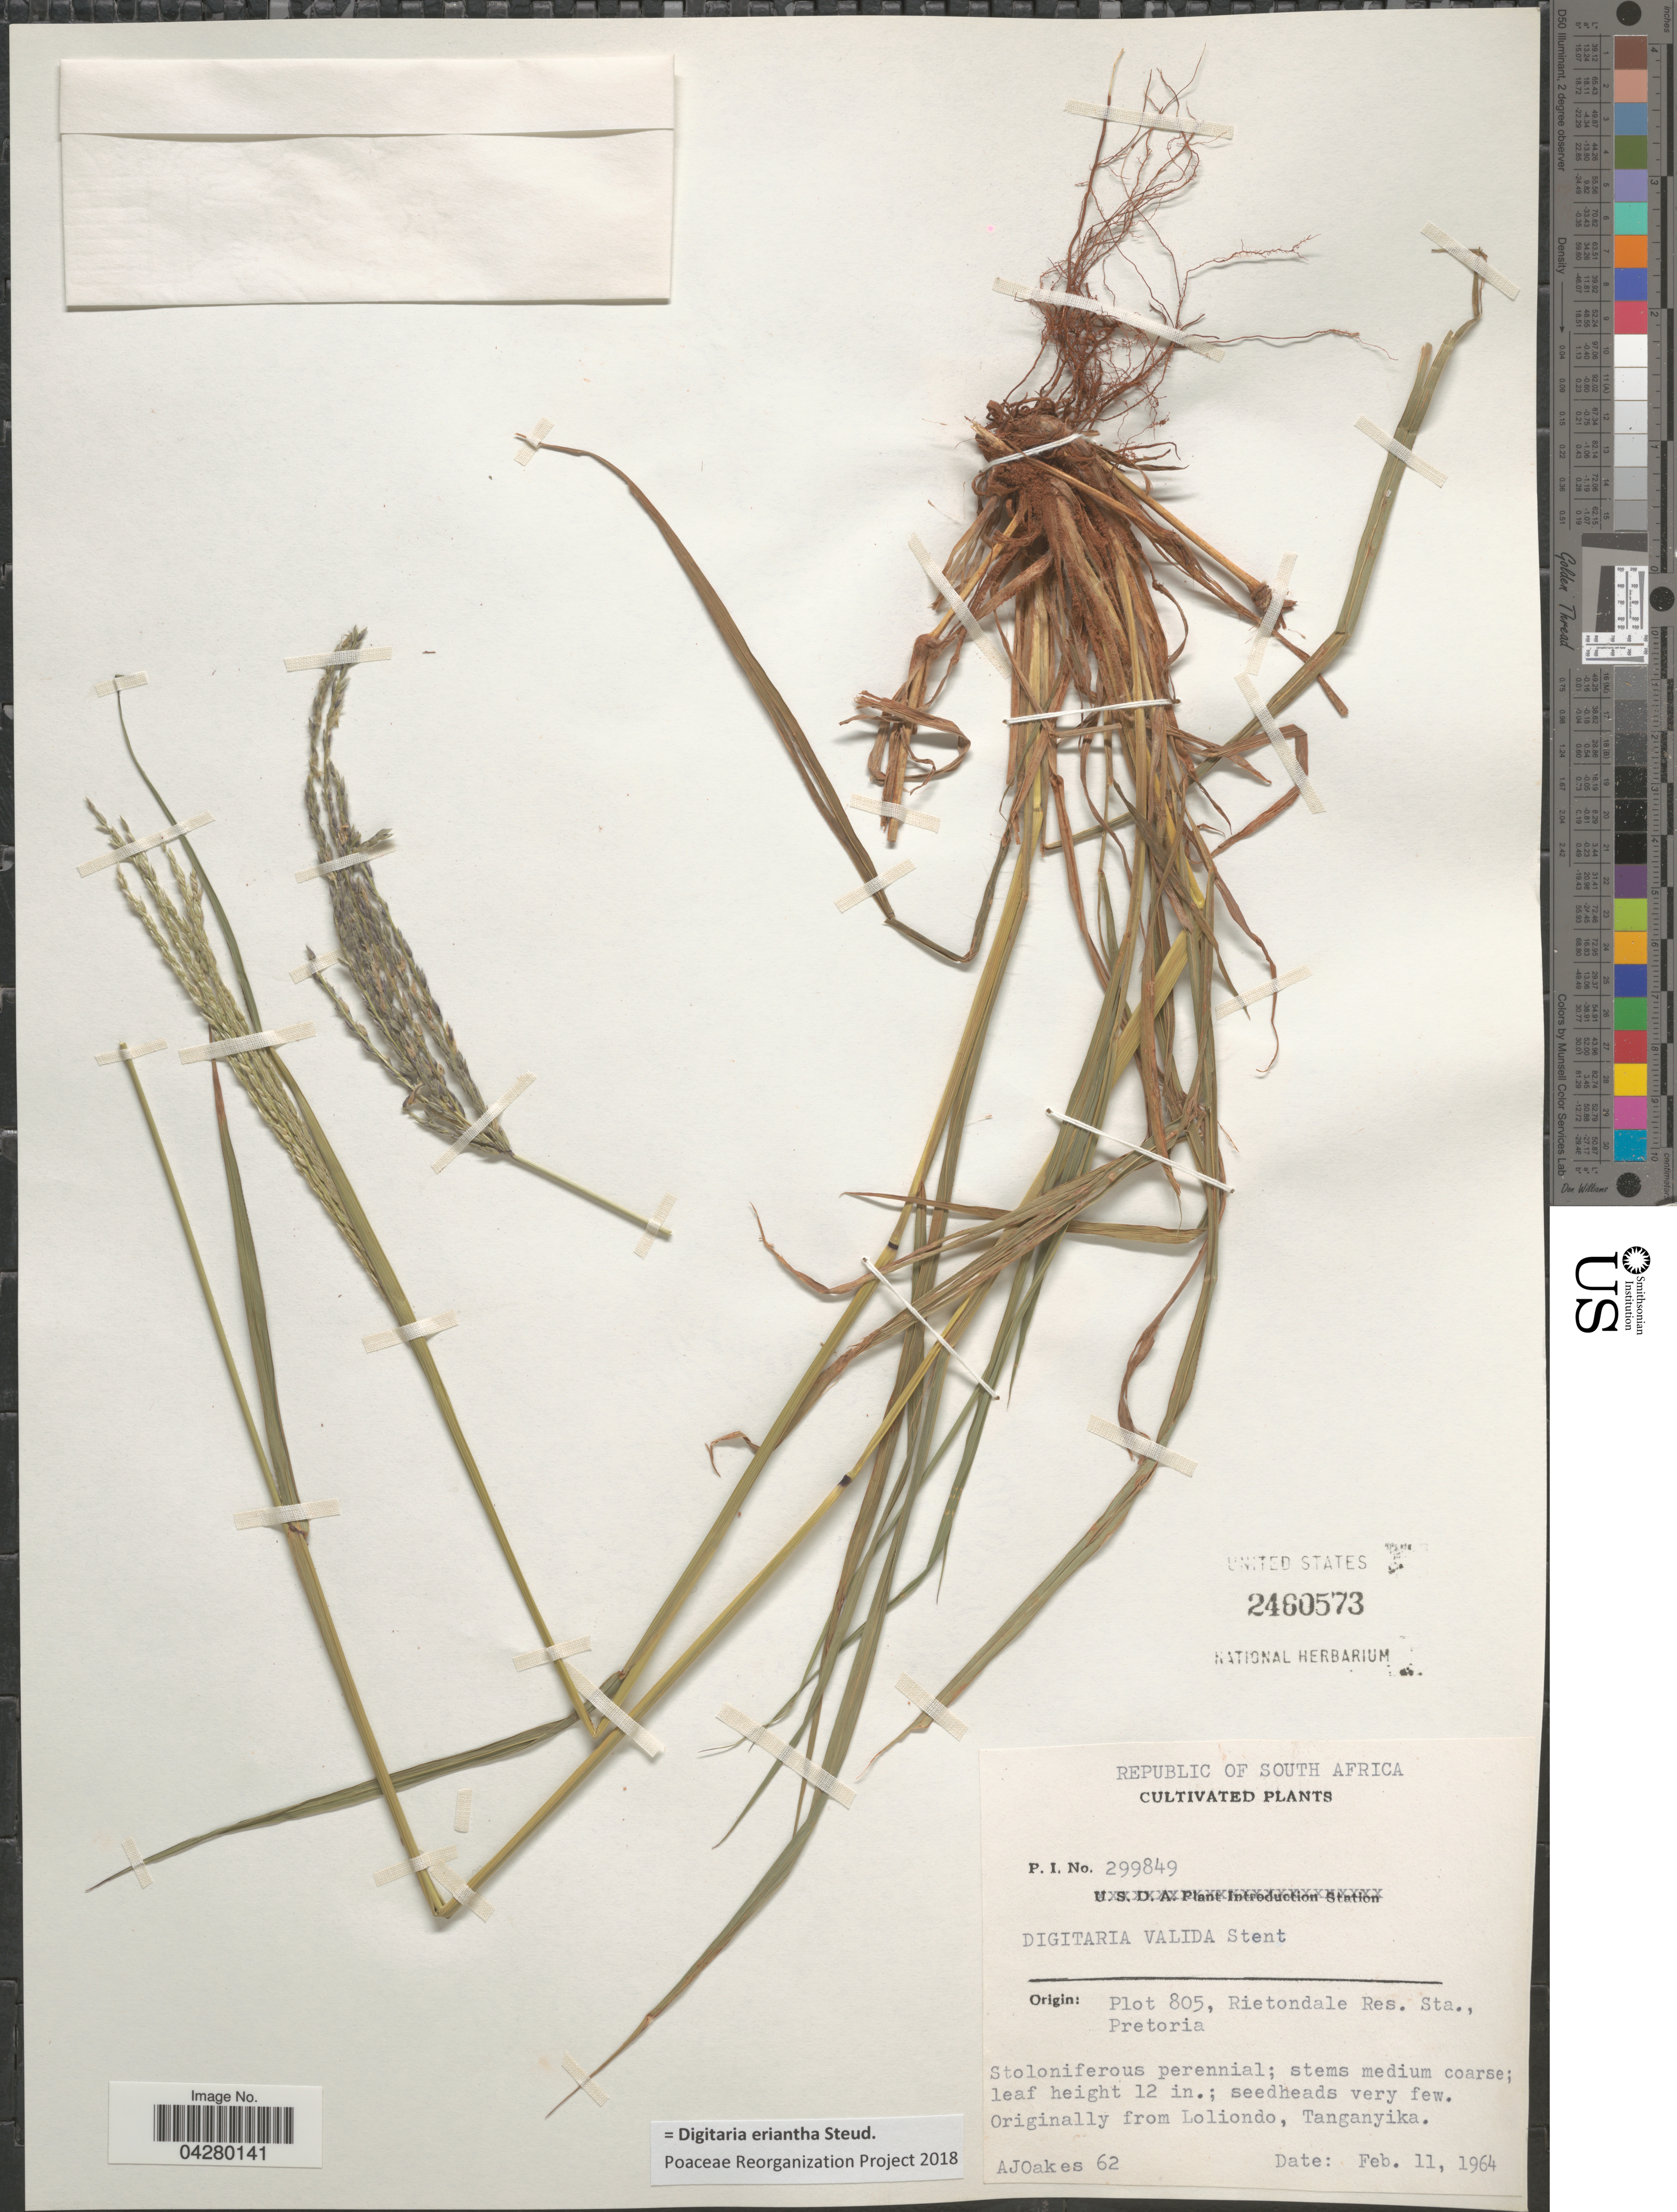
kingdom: Plantae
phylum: Tracheophyta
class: Liliopsida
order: Poales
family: Poaceae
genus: Digitaria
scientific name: Digitaria eriantha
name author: Steud.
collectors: A. Oakes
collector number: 62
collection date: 1964-02-11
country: South Africa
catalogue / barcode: US 2460573